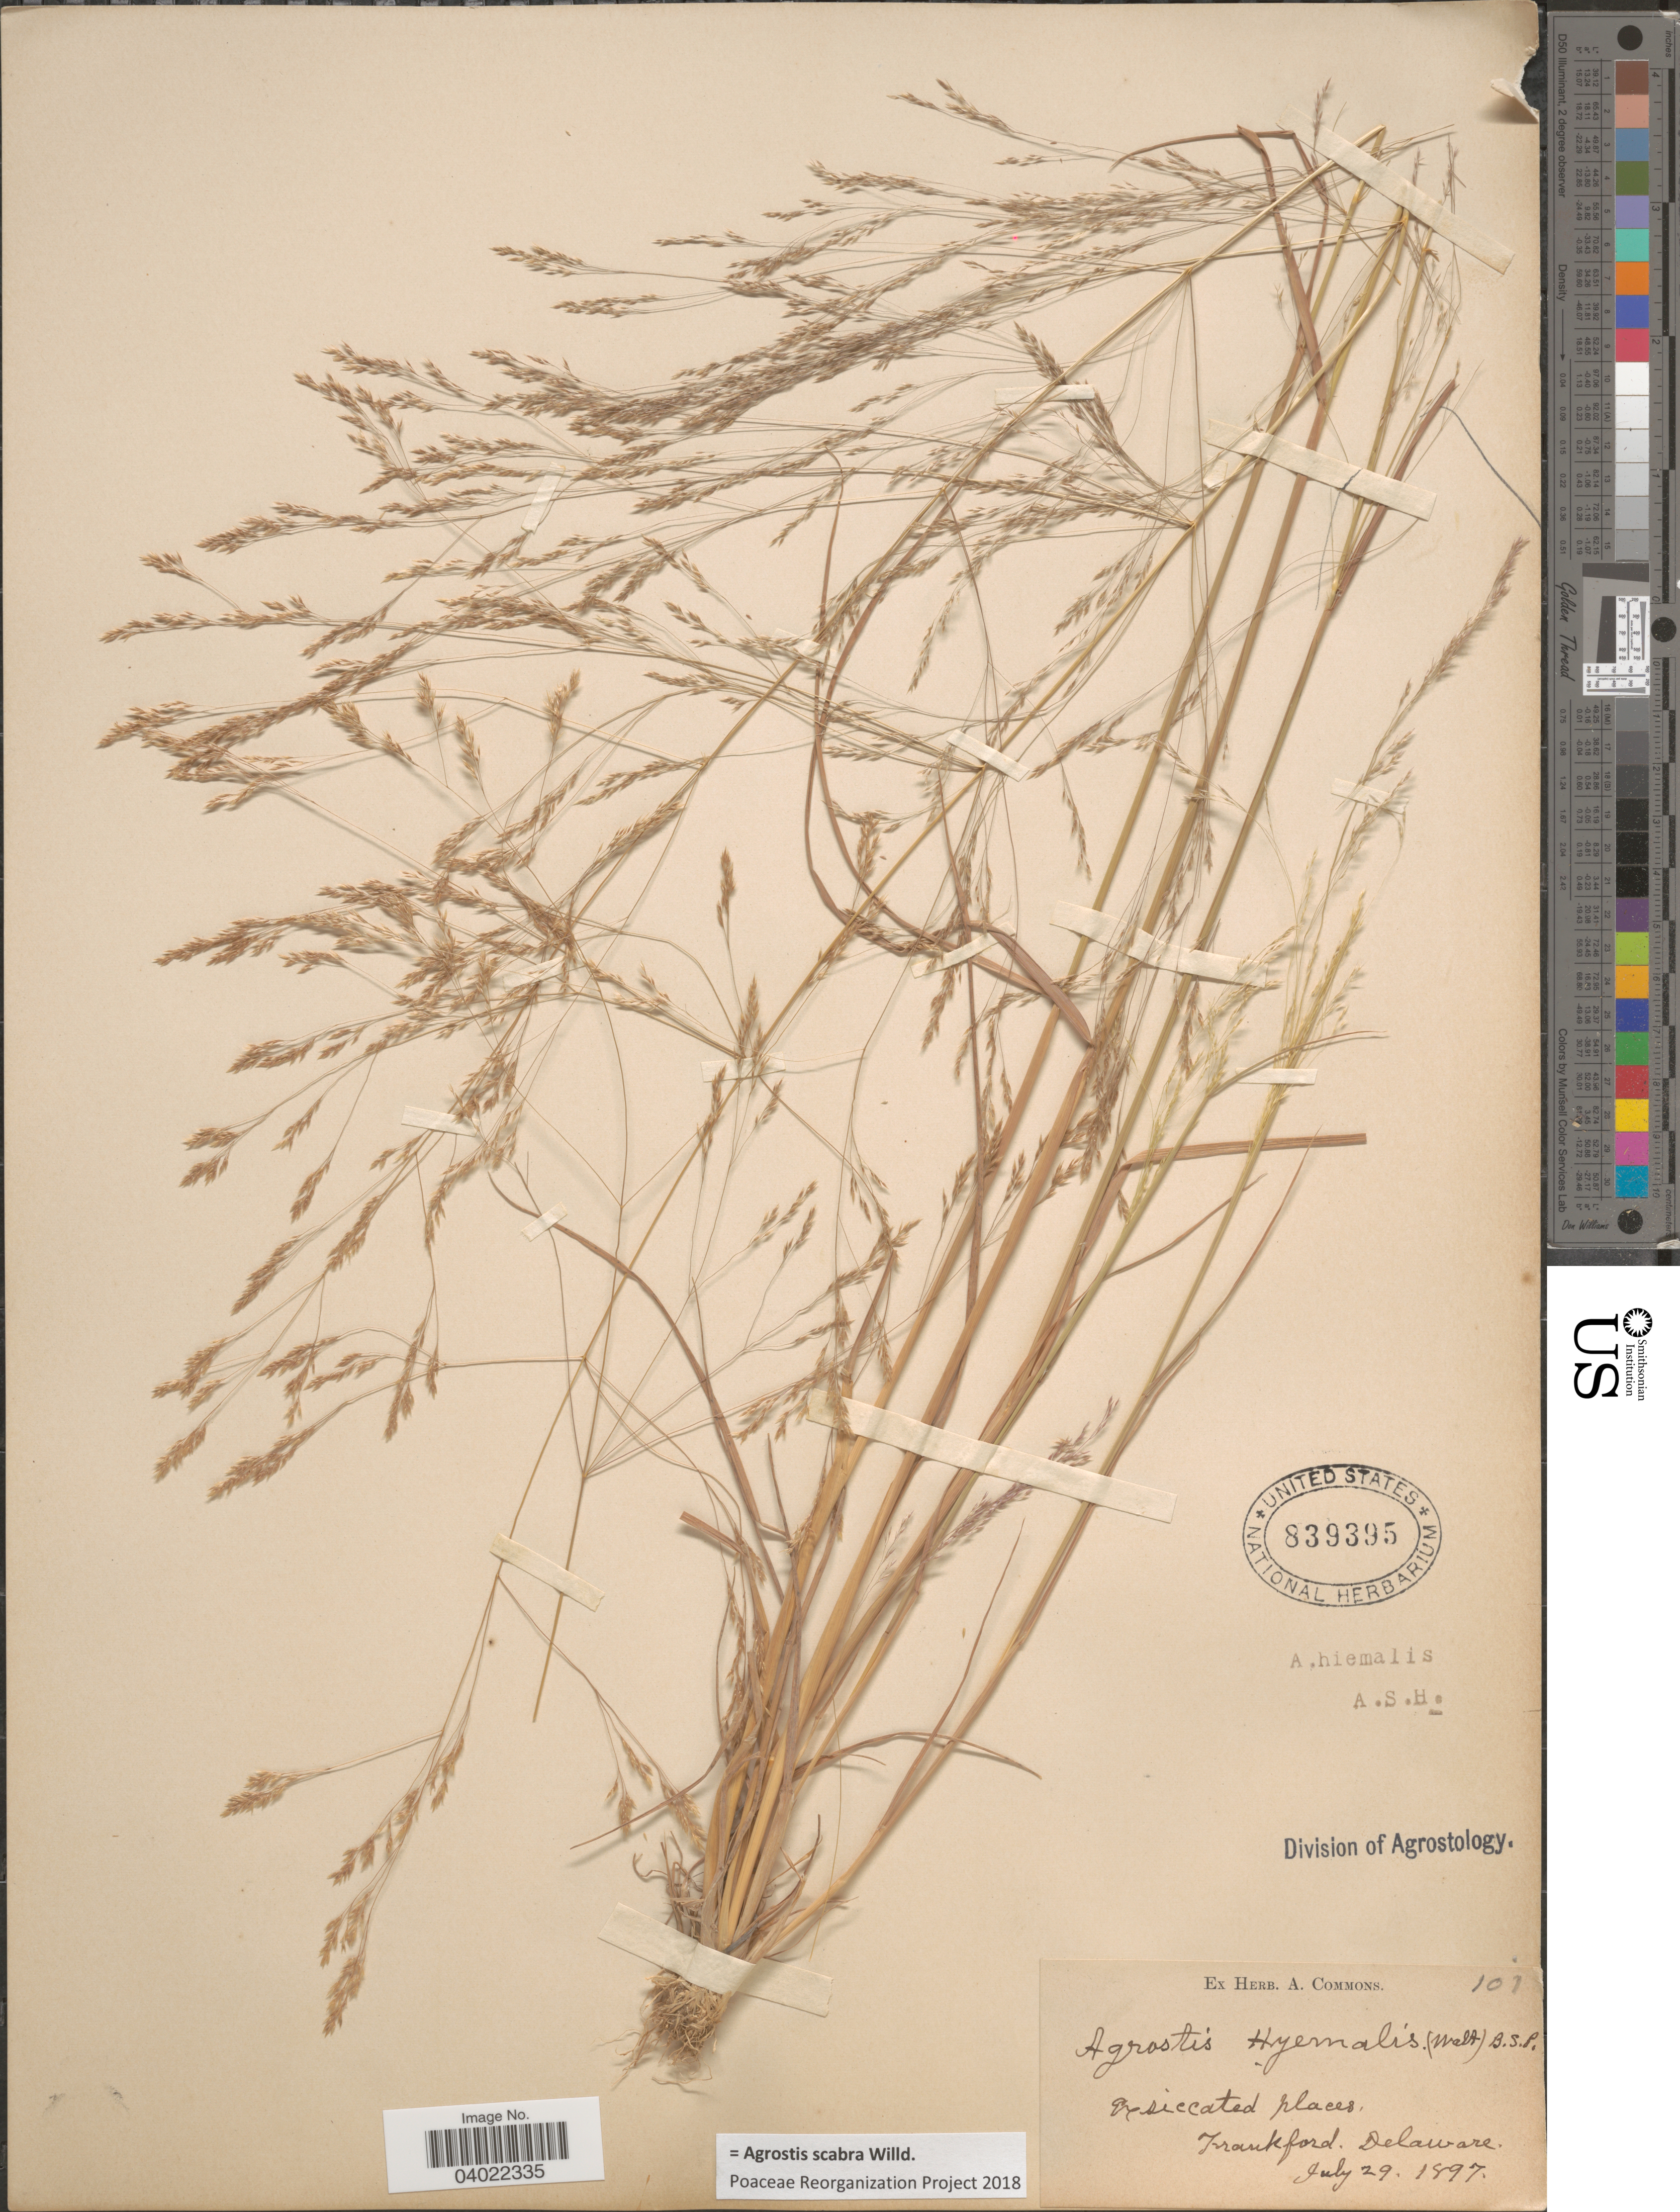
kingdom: Plantae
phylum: Tracheophyta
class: Liliopsida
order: Poales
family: Poaceae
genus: Agrostis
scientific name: Agrostis scabra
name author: Willd.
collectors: ex herb. A. Commons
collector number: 107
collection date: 1897-07-29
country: United States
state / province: Delaware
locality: Frankford.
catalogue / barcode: US 839395